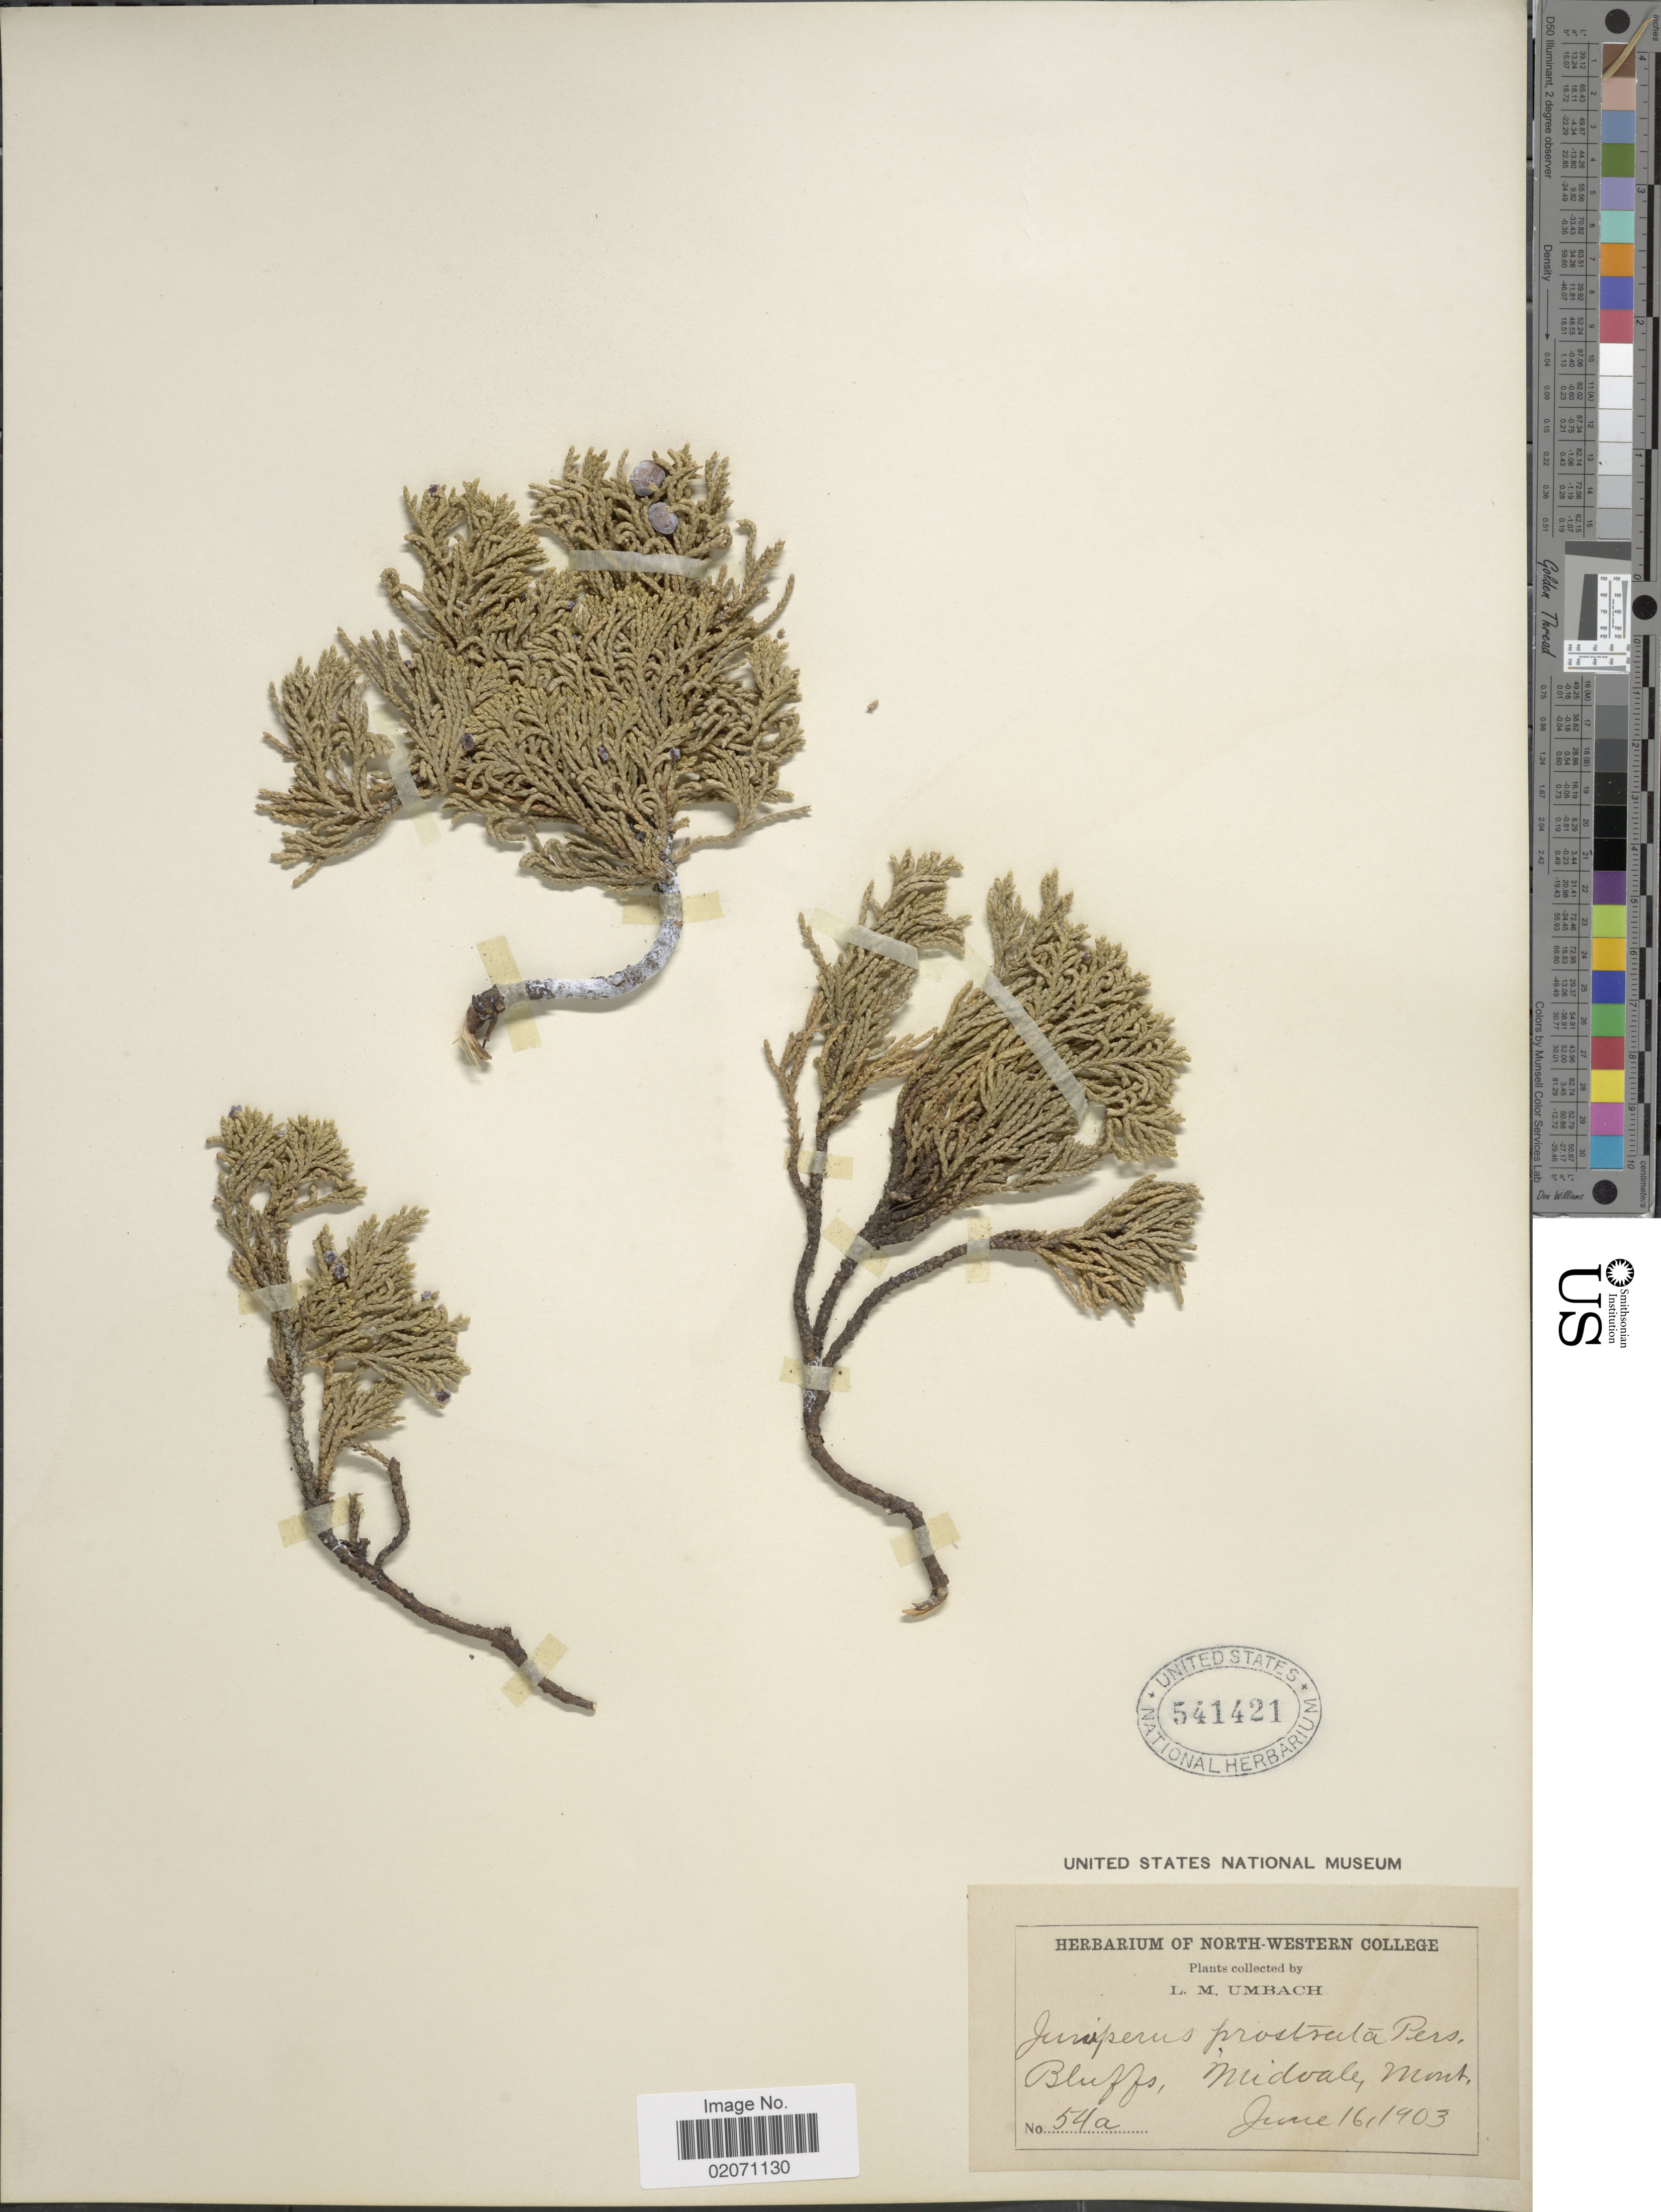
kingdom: Plantae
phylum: Tracheophyta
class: Pinopsida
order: Pinales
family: Cupressaceae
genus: Juniperus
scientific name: Juniperus horizontalis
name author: Moench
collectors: L. M. Umbach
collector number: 54a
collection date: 1903-06-16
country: United States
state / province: Montana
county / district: Lincoln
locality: Bluffs, Midvale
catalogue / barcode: US 541421